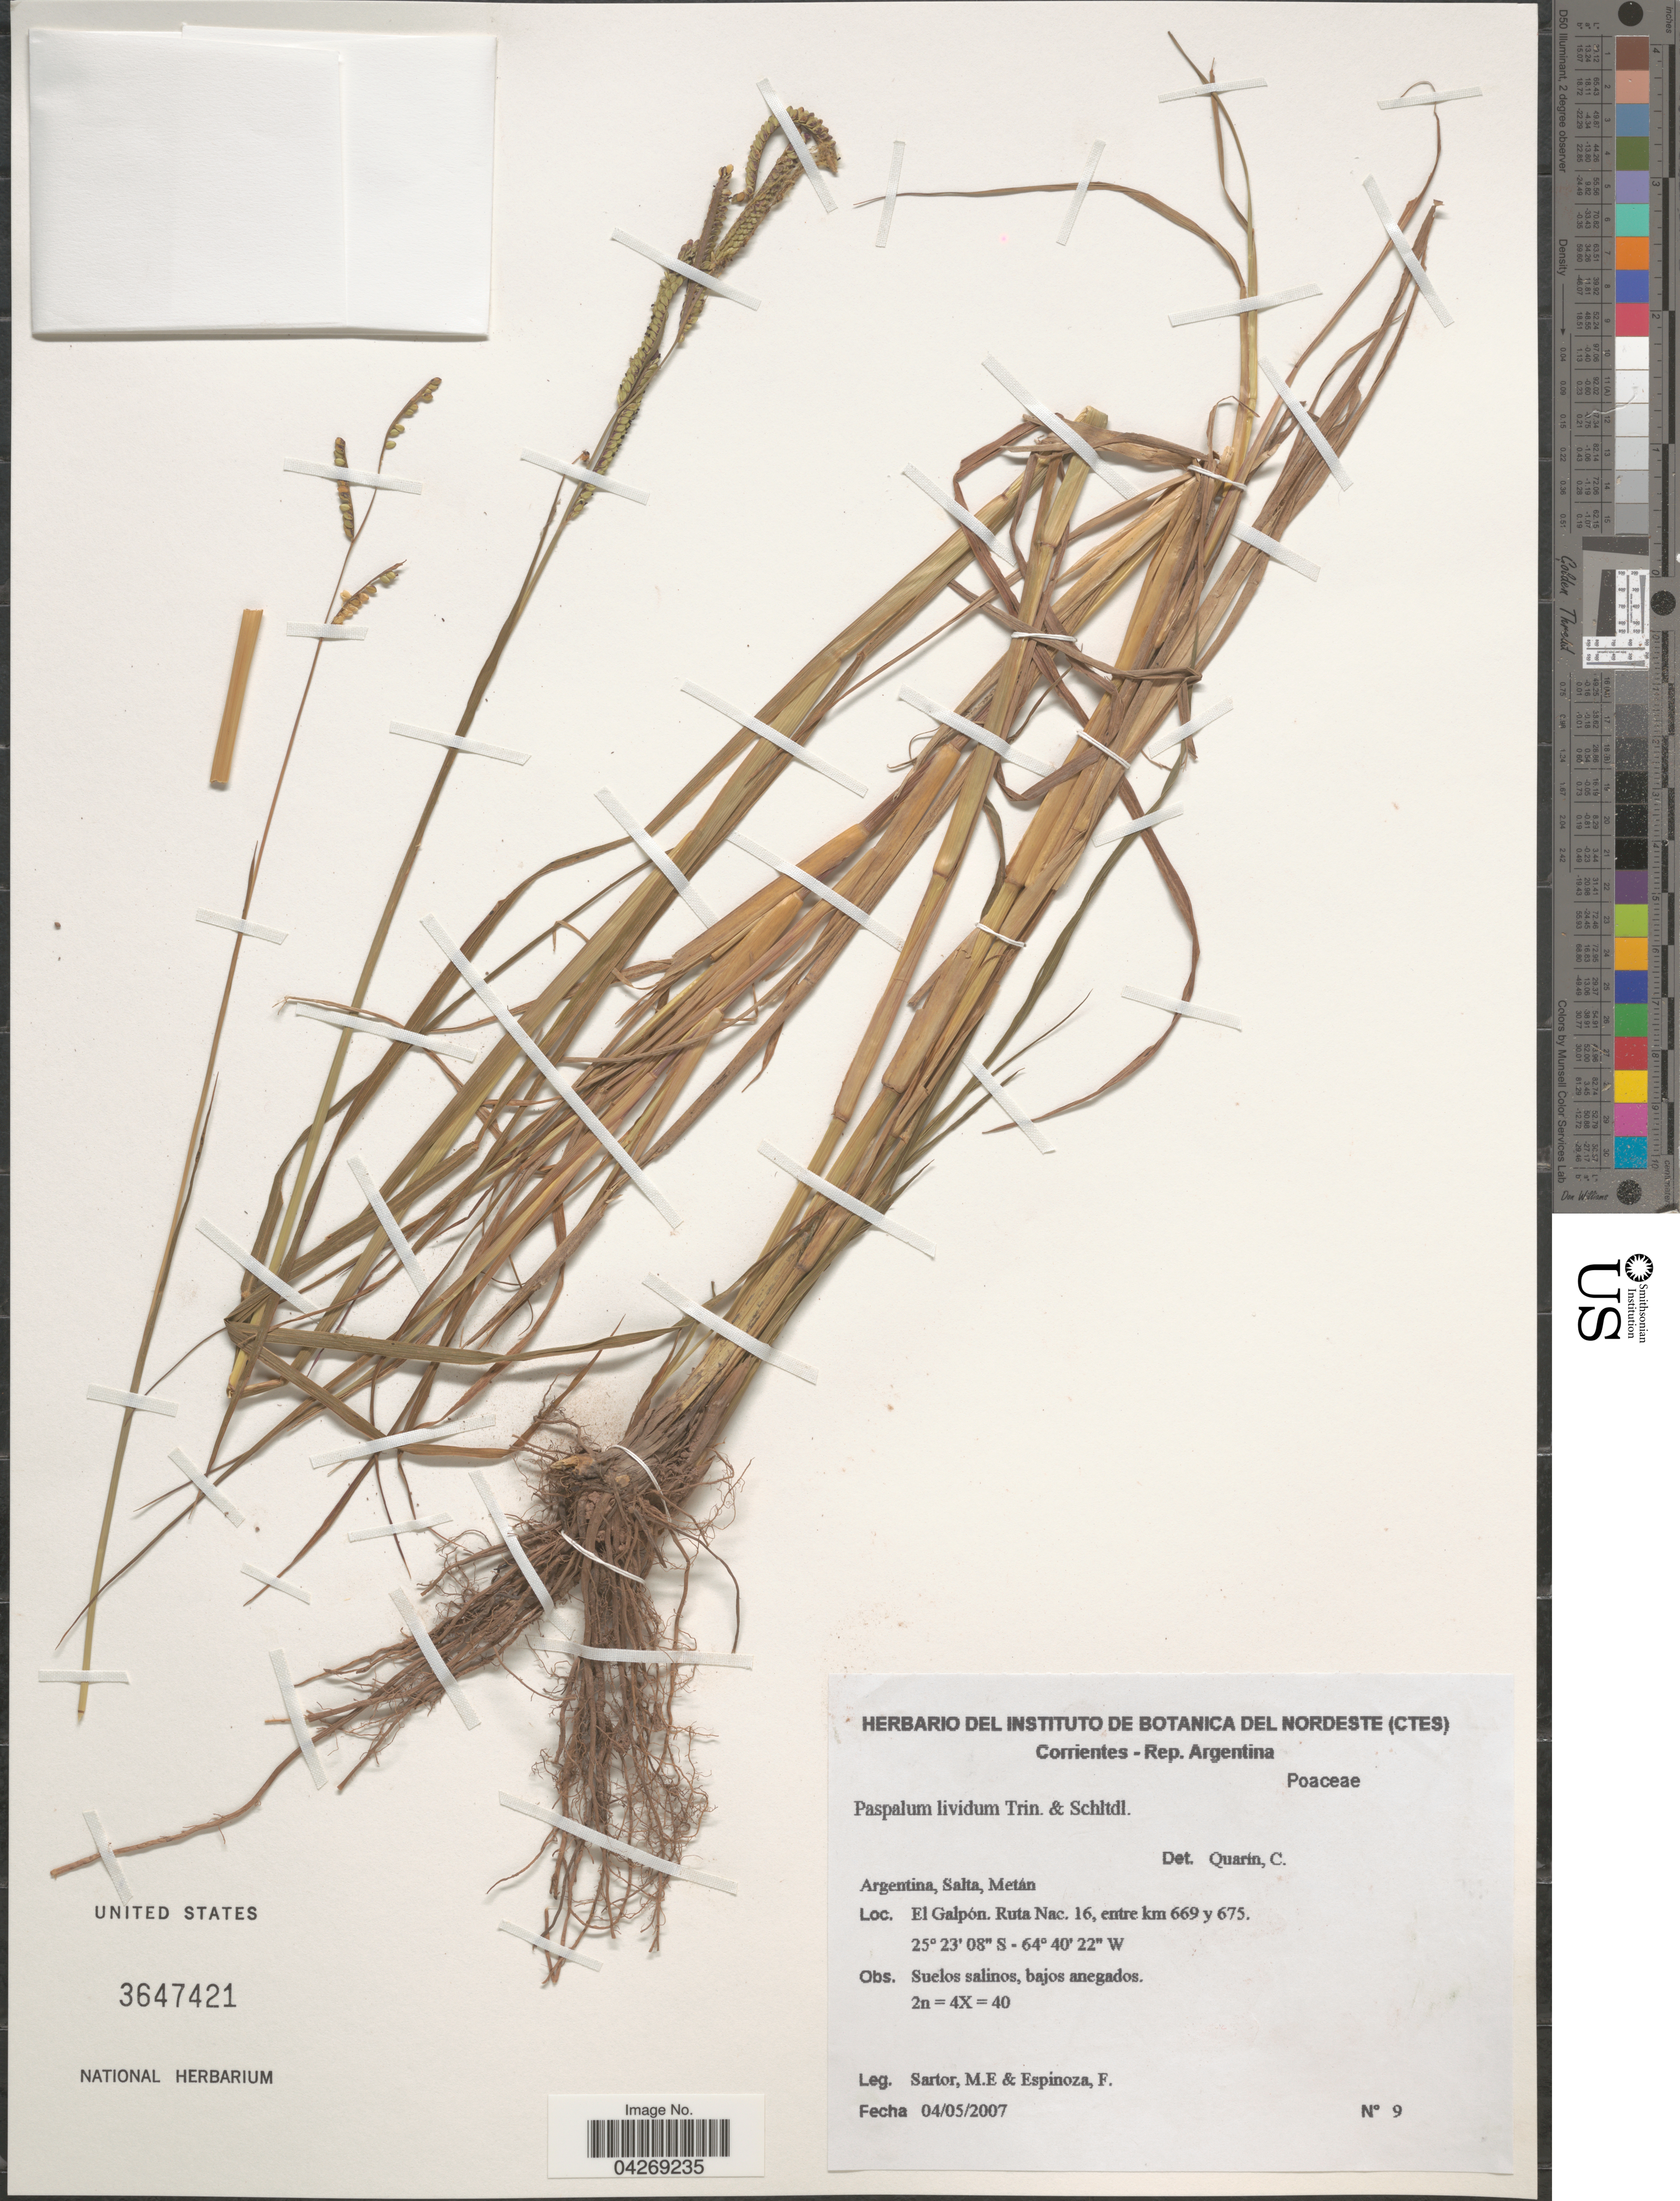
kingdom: Plantae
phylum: Tracheophyta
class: Liliopsida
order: Poales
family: Poaceae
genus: Paspalum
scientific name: Paspalum denticulatum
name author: Trin.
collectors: M. Sartor & F. Espinoza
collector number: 9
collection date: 2007-05-04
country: Argentina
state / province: Salta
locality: Metán. El Galpón. Ruta Nac. 16, entre km 669 y 675.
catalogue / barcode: US 3647421